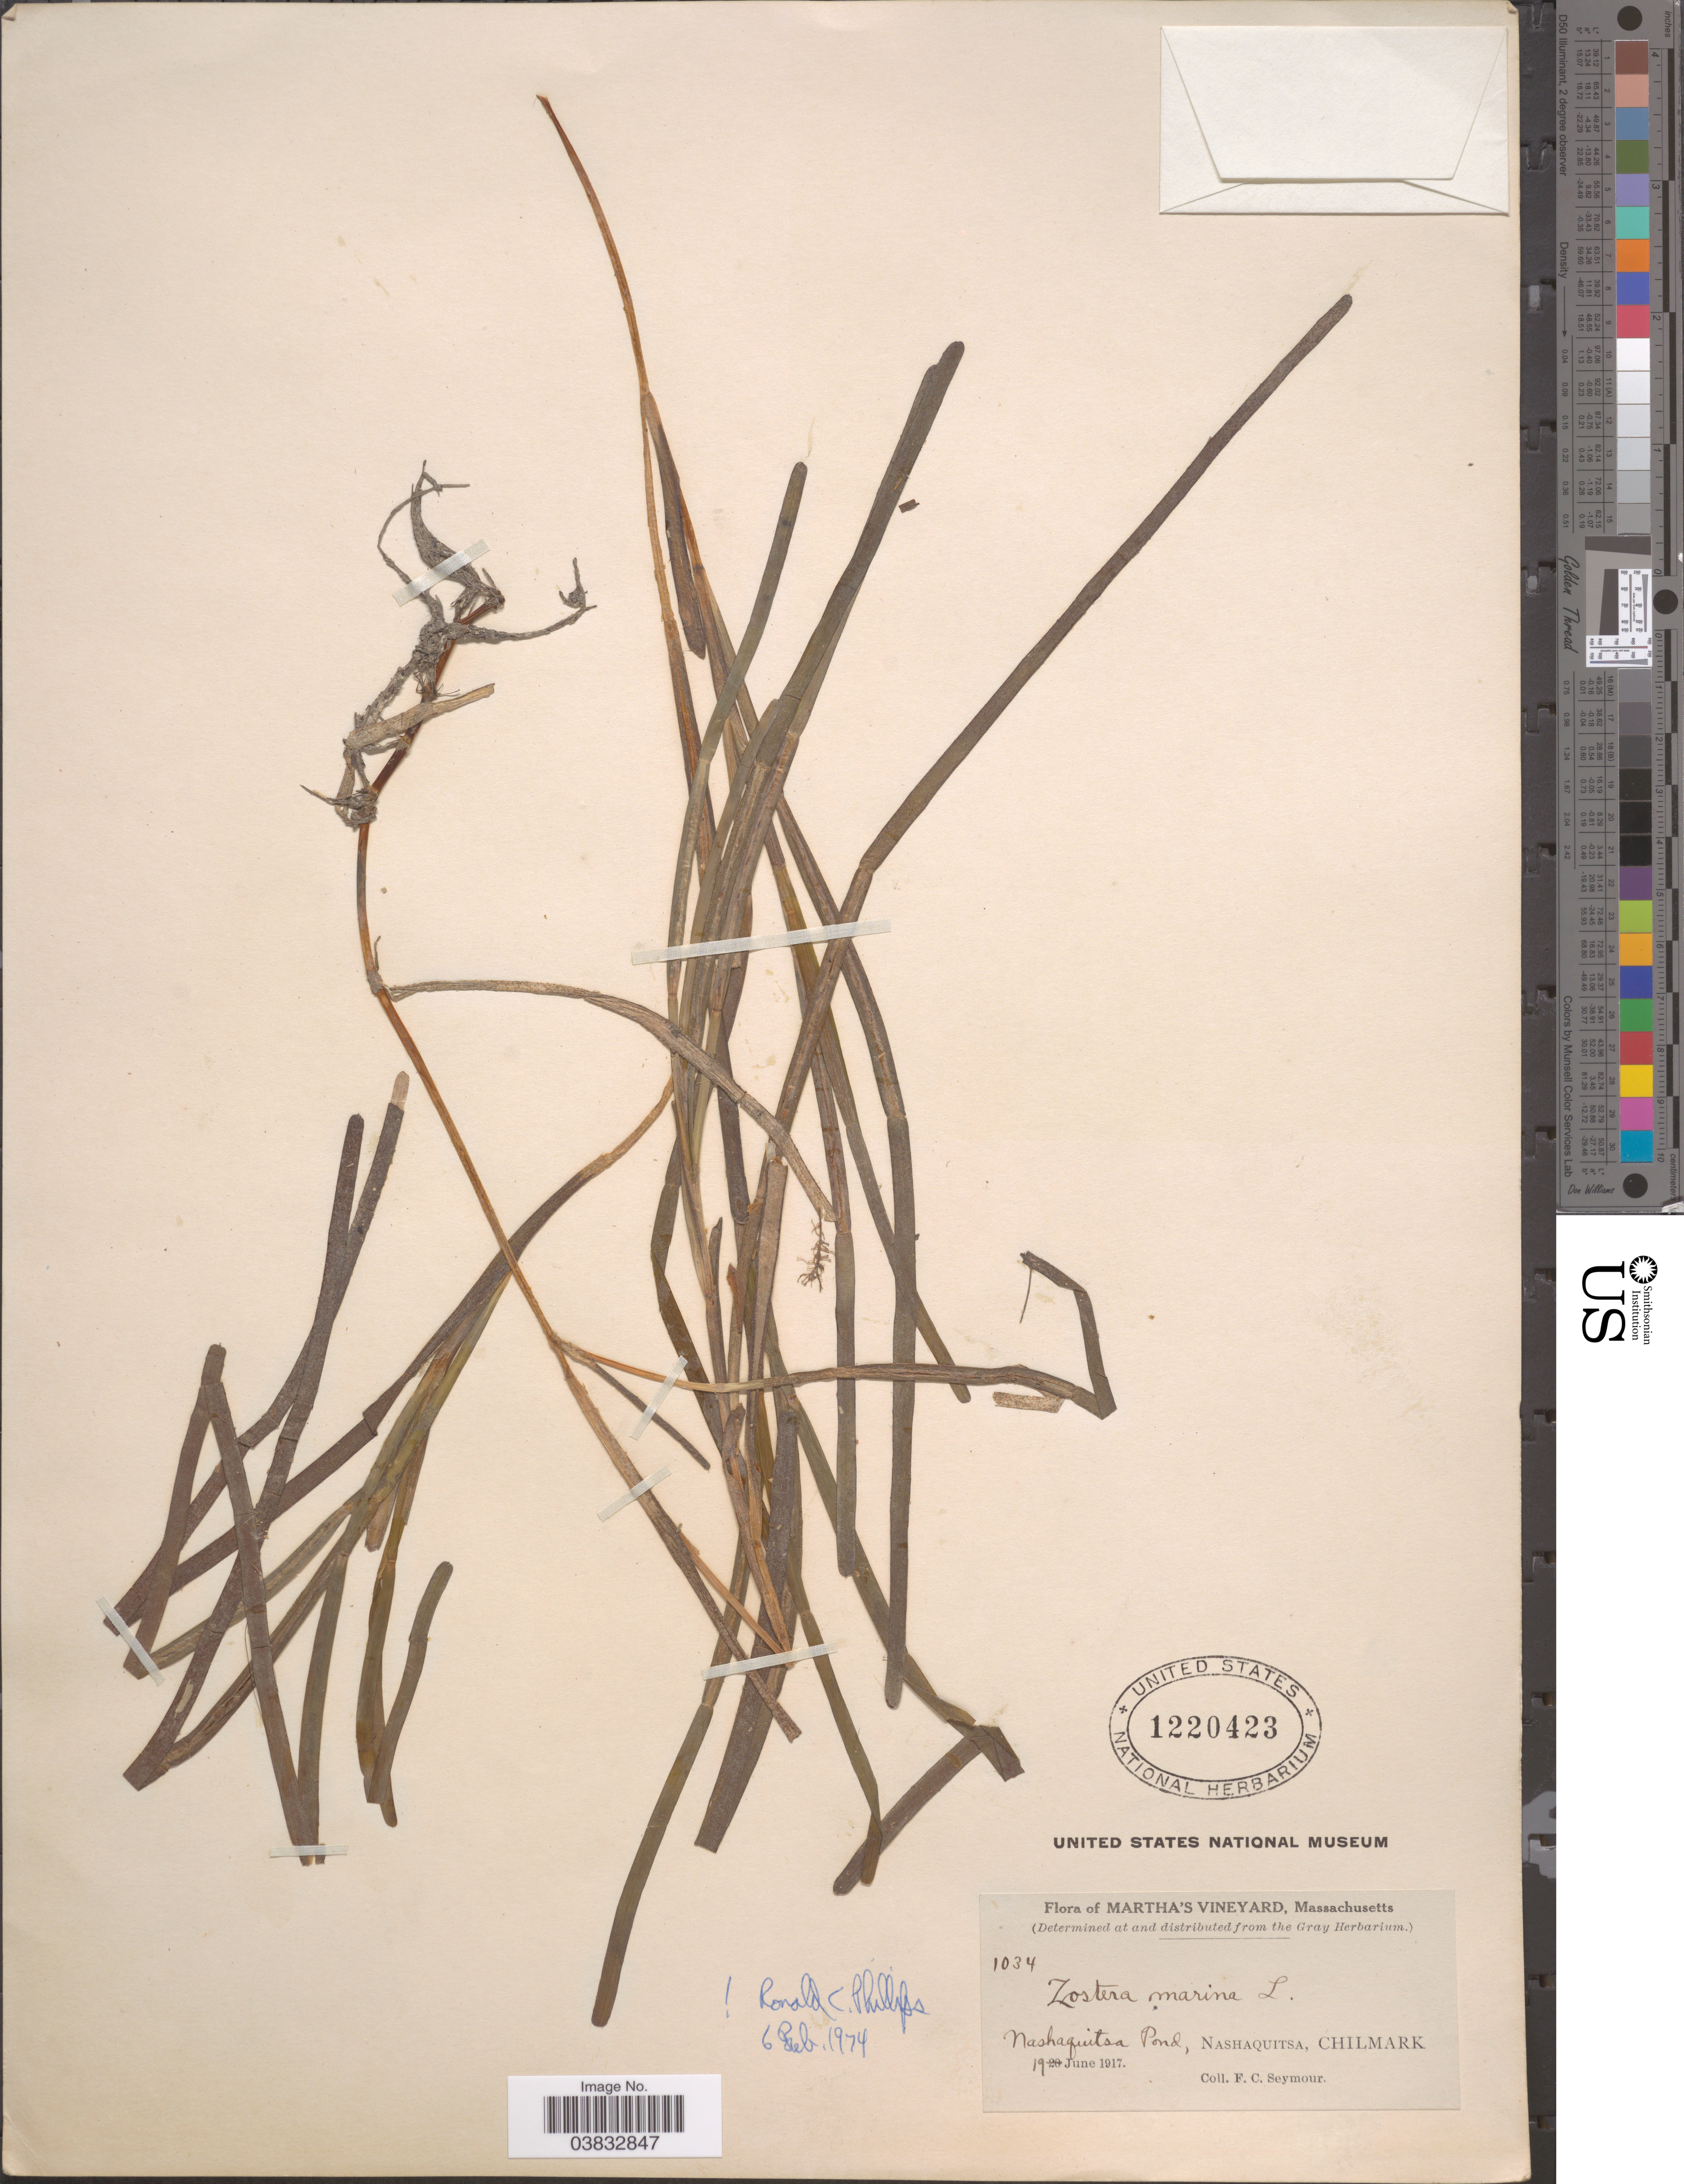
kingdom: Plantae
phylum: Tracheophyta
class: Liliopsida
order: Alismatales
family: Zosteraceae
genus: Zostera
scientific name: Zostera marina var. typica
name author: L.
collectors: F. C. Seymour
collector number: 1034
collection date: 1917-06-19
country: United States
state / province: Massachusetts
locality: Martha's Vineyard. Nashaquitsa Pond, Nashaquitsa, Chilmark.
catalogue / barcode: US 1220423